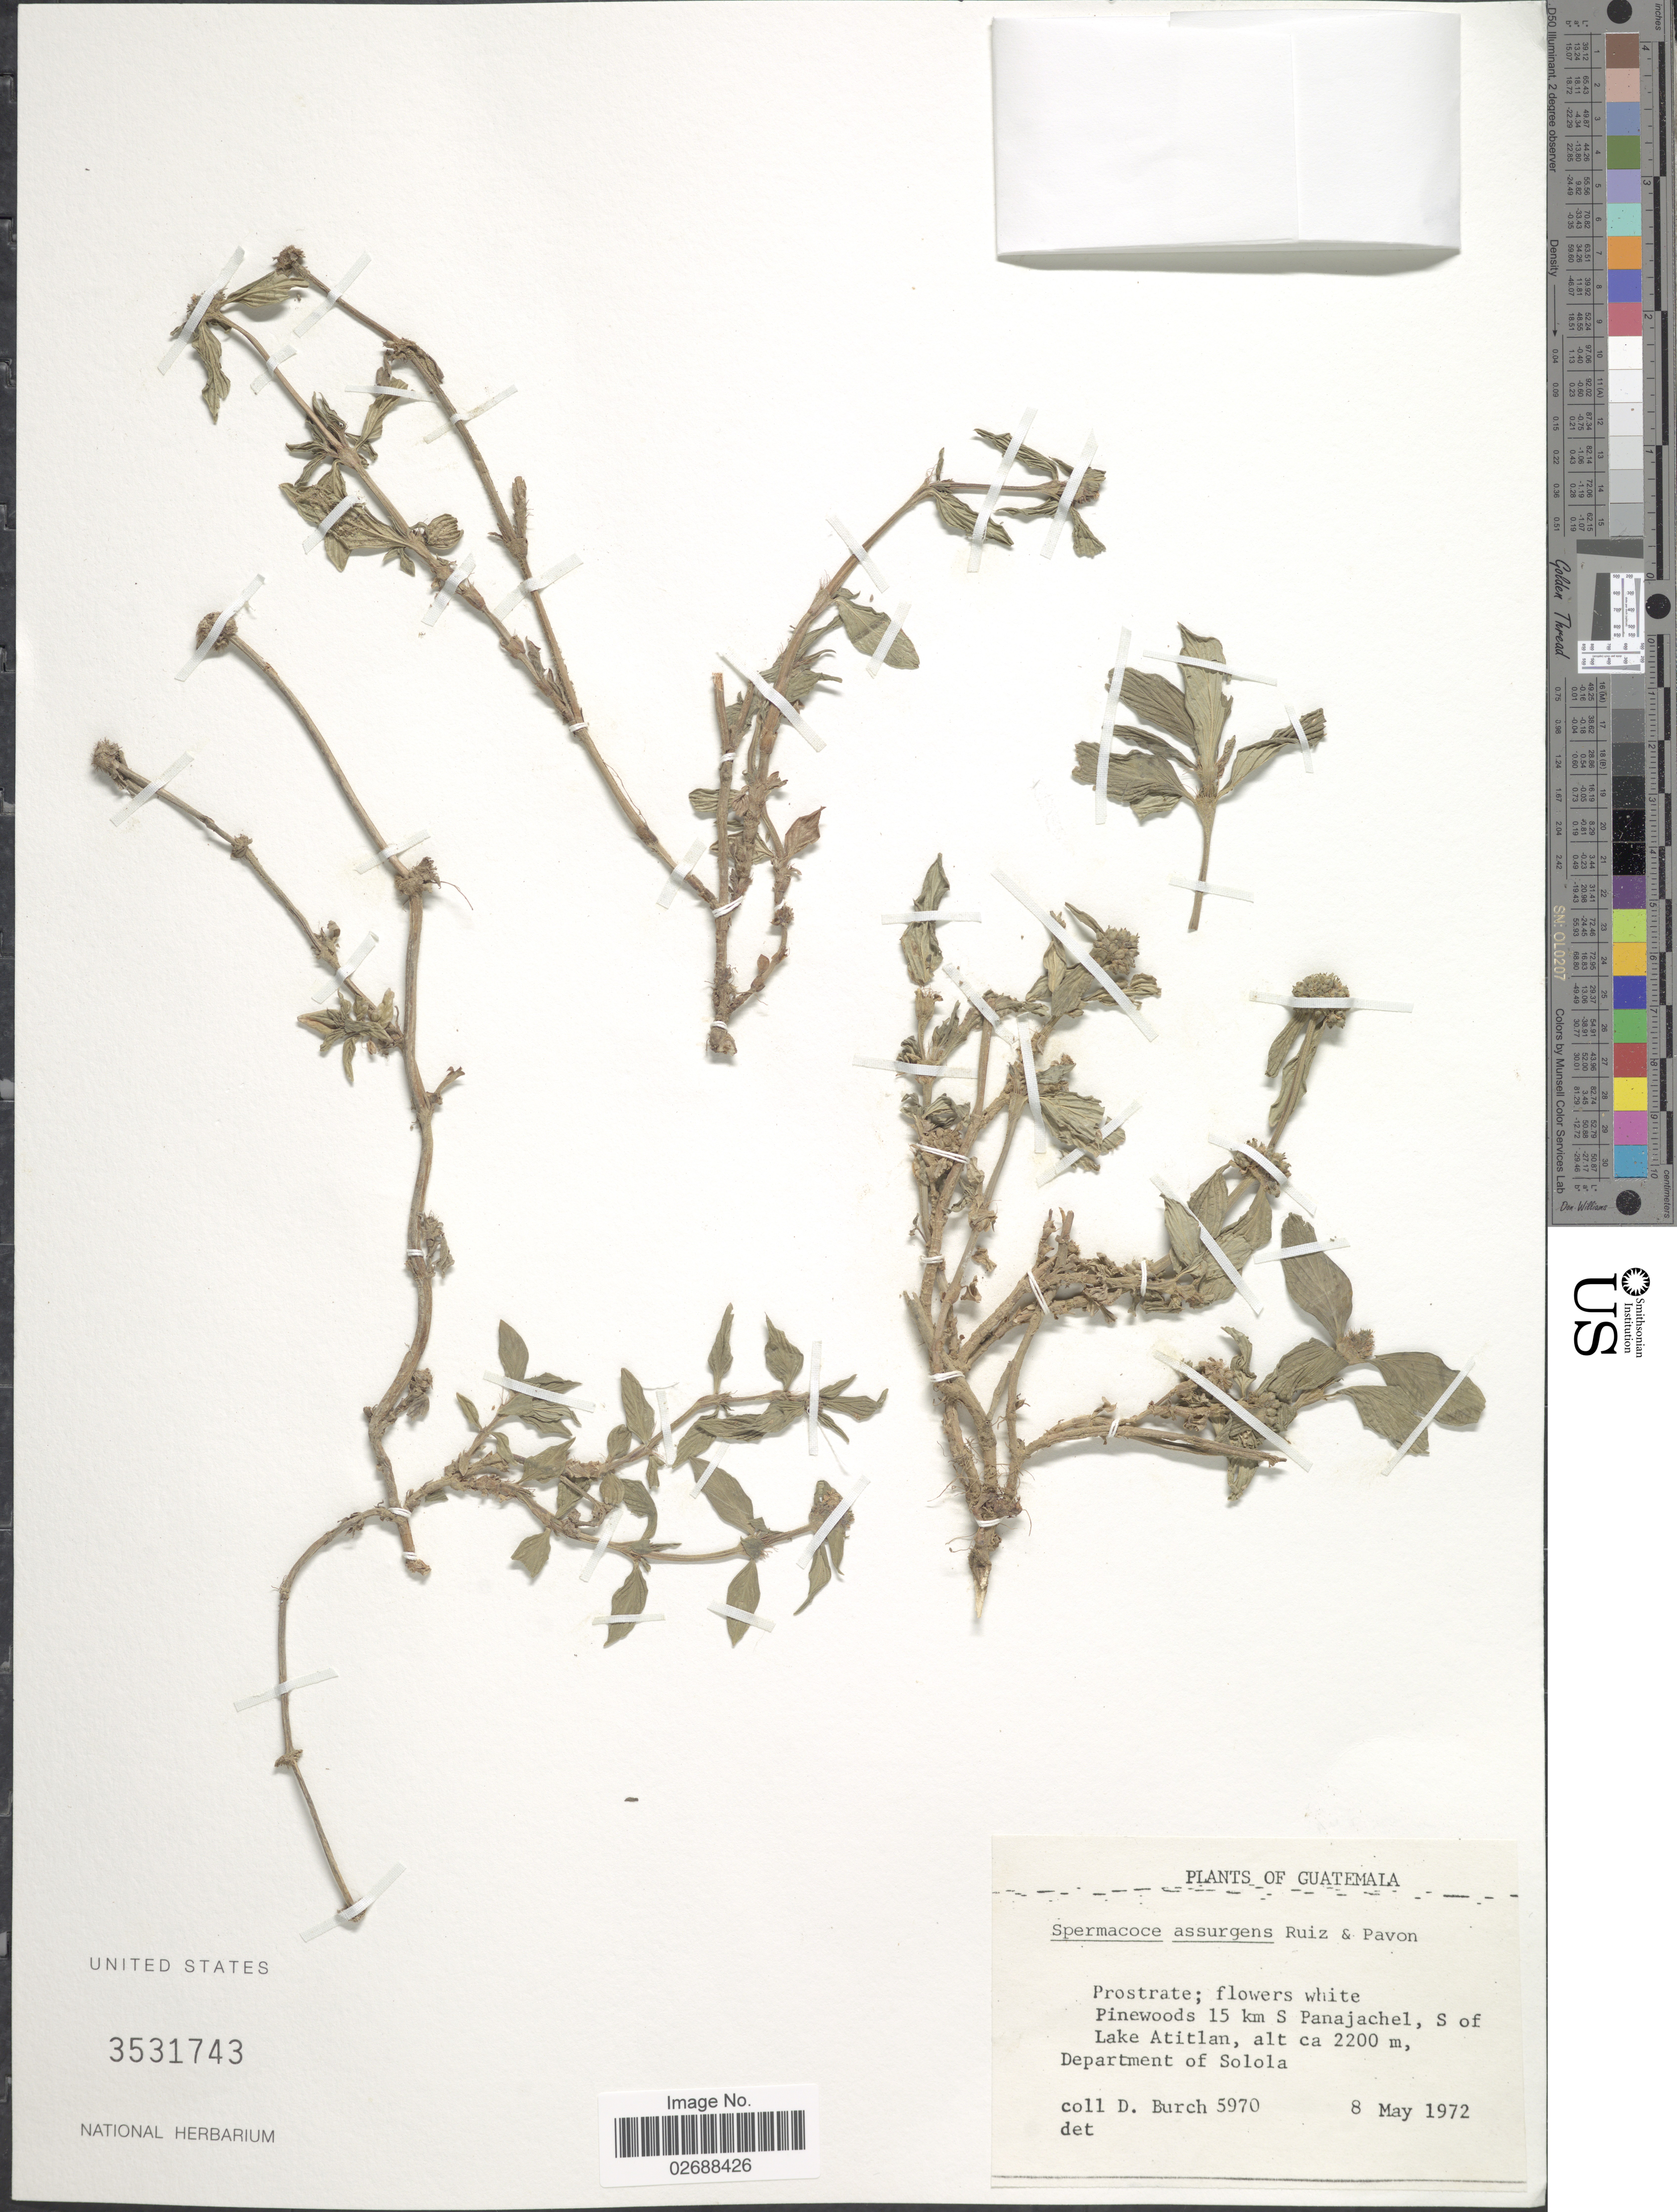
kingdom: Plantae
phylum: Tracheophyta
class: Magnoliopsida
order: Gentianales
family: Rubiaceae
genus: Spermacoce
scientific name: Spermacoce assurgens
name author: Ruiz & Pav.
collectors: D. Burch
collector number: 5970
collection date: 1972-05-08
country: Guatemala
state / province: Sololá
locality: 15 km S Panajachel, S of Lake Atitlan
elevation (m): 2200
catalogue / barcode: US 3531743